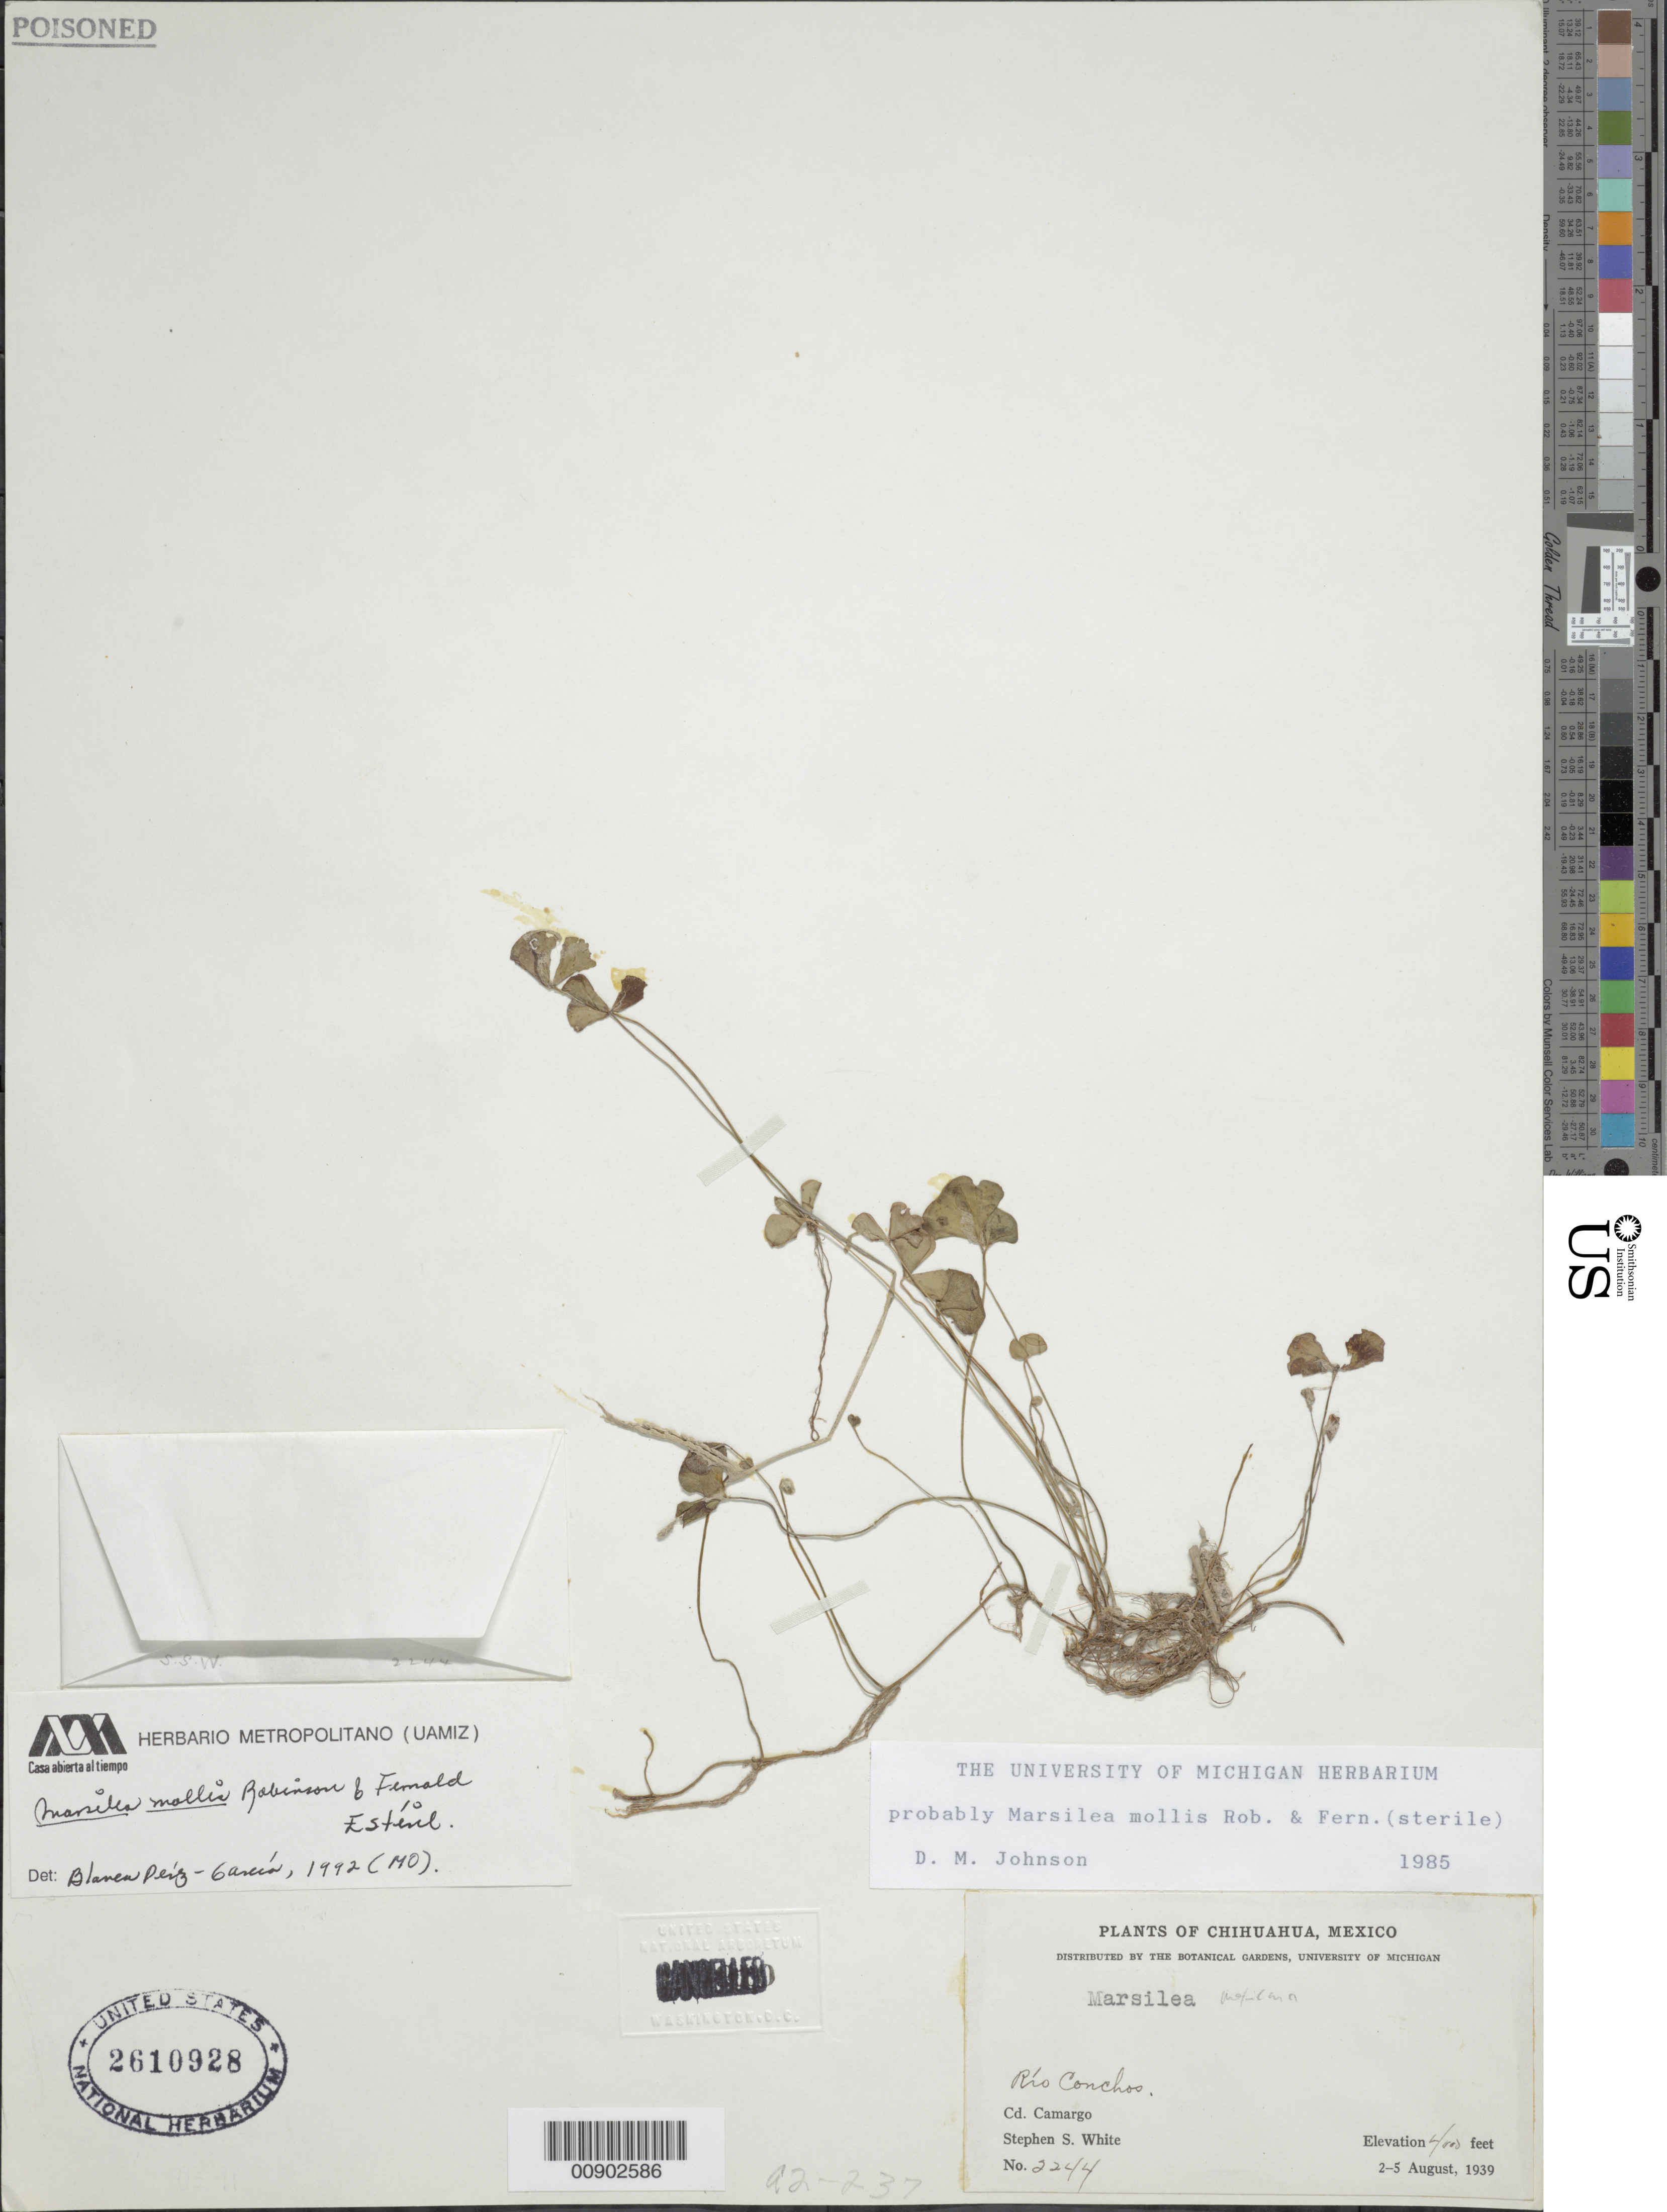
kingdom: Plantae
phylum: Tracheophyta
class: Polypodiopsida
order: Salviniales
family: Marsileaceae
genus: Marsilea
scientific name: Marsilea mollis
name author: B.L. Rob. & Fernald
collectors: S. S. White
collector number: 2244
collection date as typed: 02 Aug 1939 to 05 Aug 1939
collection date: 1939-08-02/1939-08-05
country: Mexico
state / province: Chihuahua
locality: Río Conchos, Cd. Camargo, Chihuahua.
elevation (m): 1219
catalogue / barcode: US 2610928